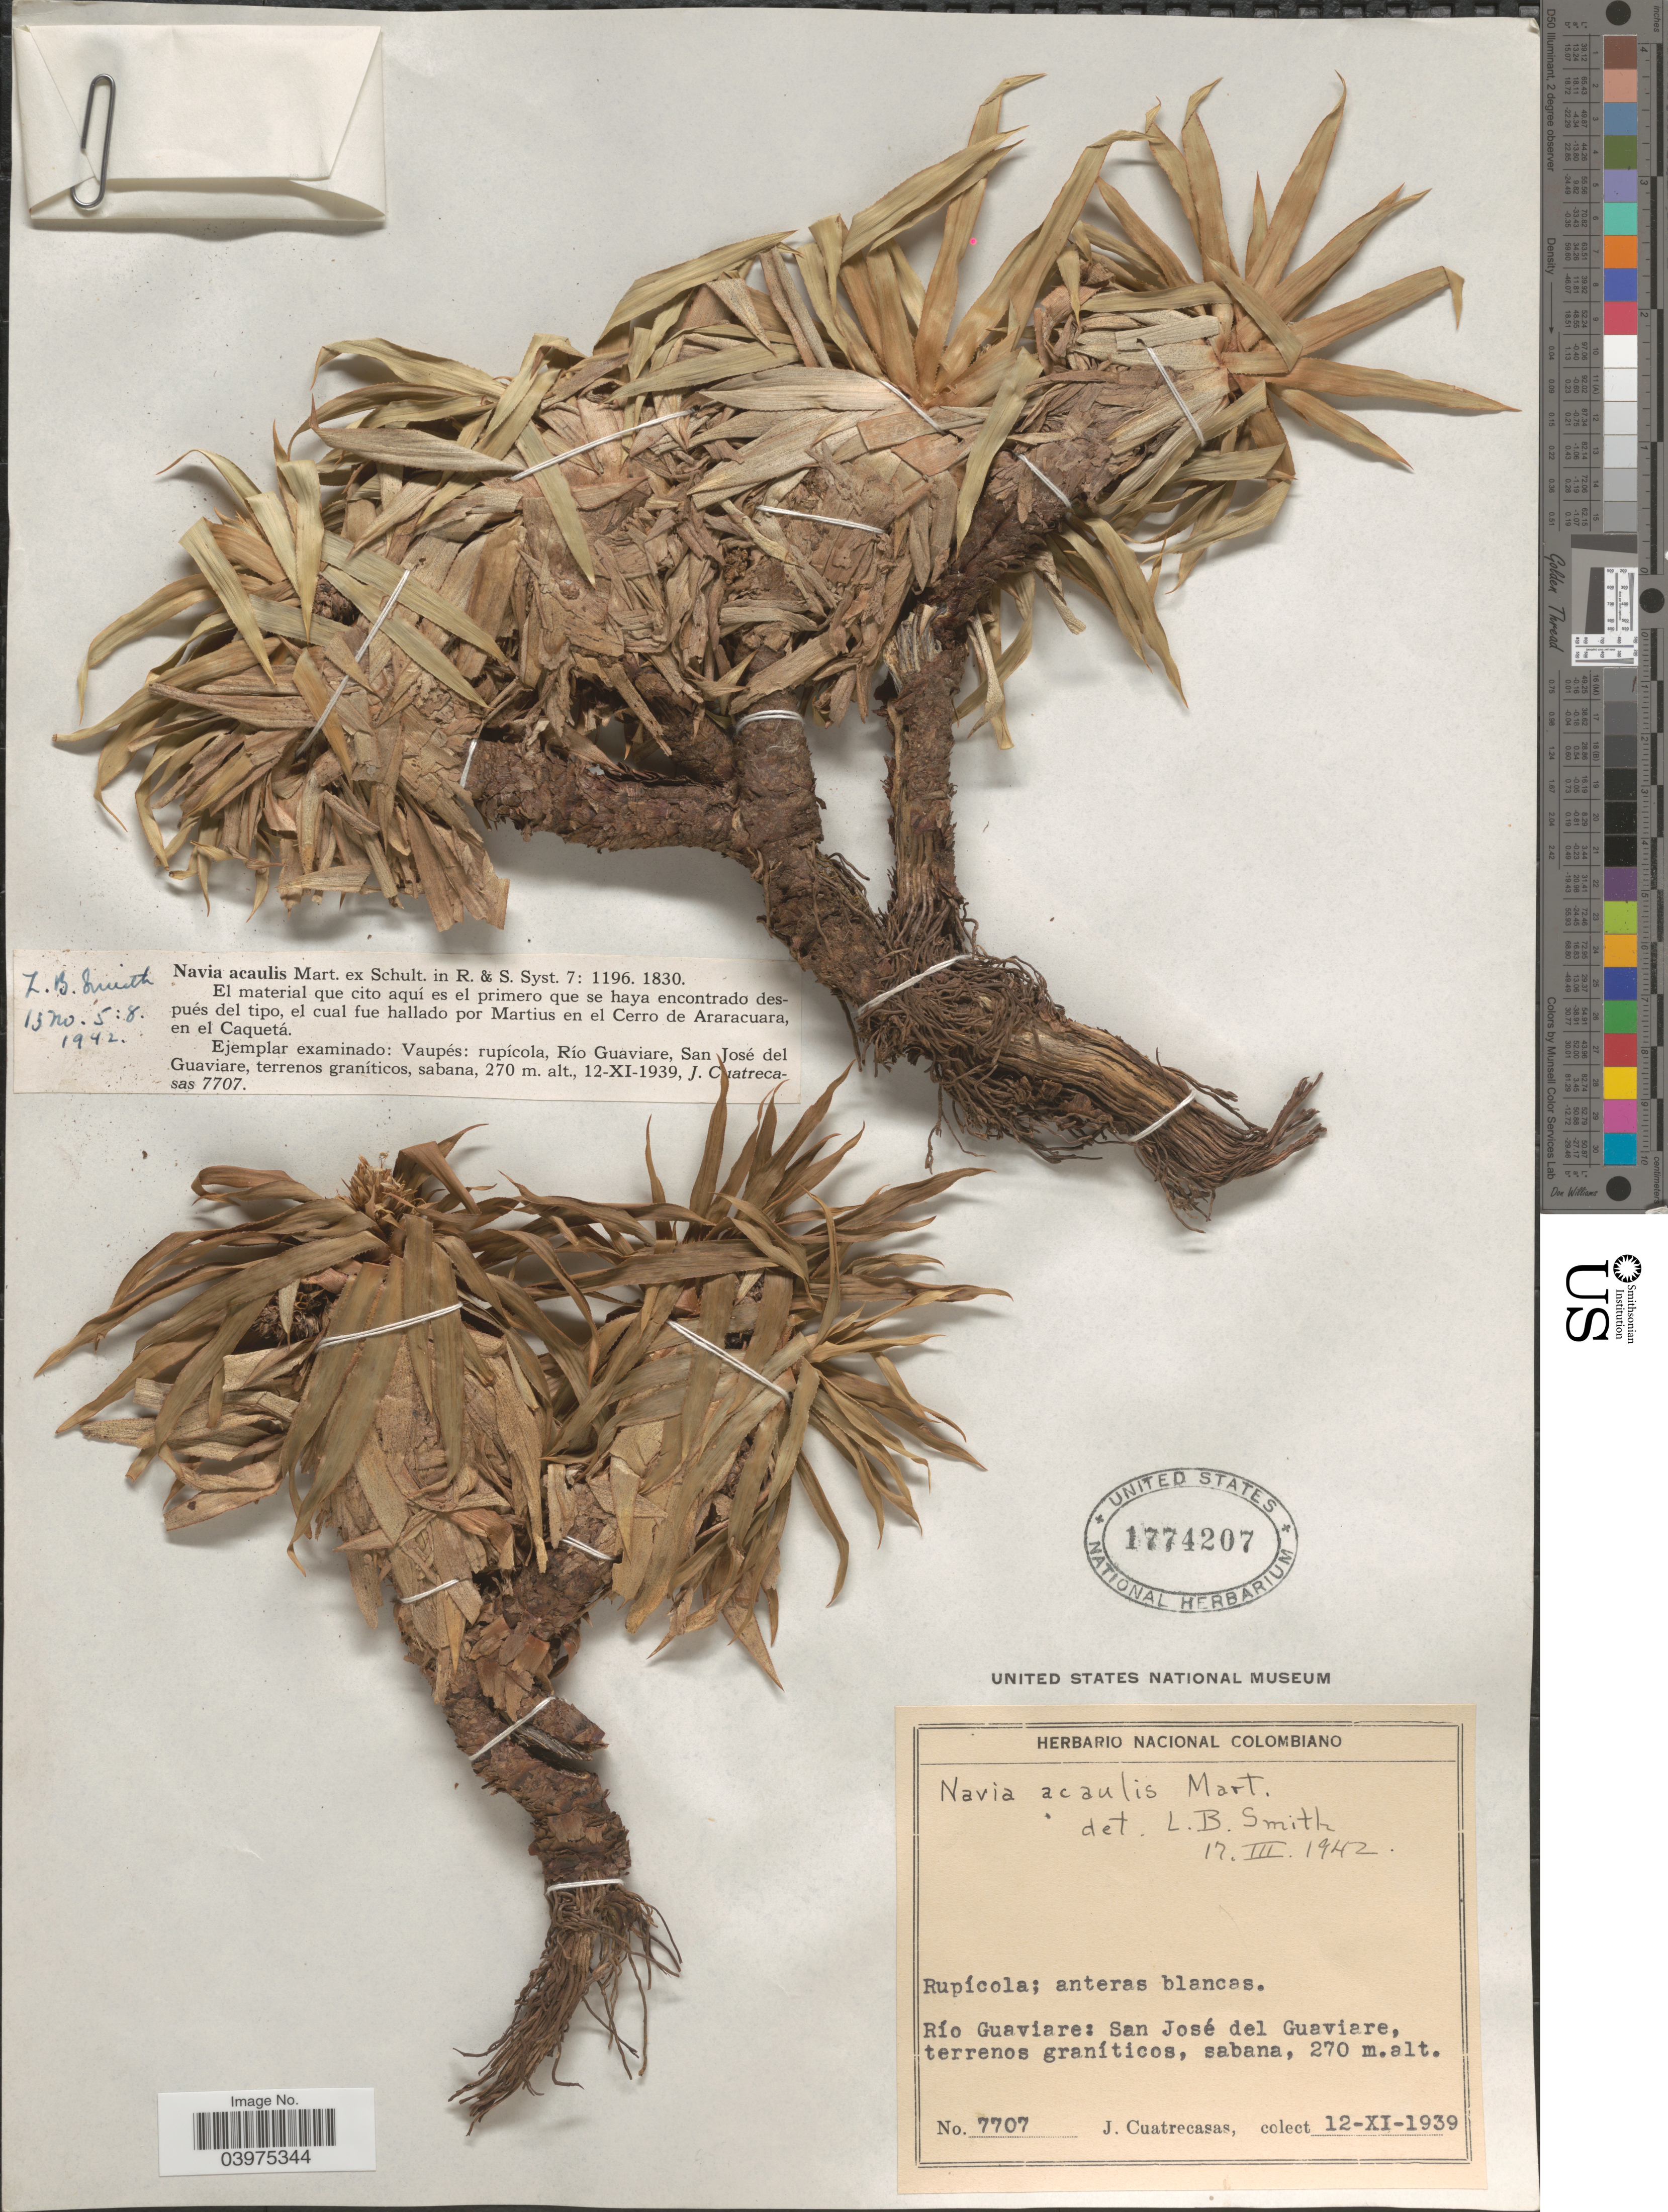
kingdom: Plantae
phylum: Tracheophyta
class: Liliopsida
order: Poales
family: Bromeliaceae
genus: Navia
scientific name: Navia acaulis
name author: Mart. ex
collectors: J. Cuatrecasas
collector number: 7707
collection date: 1939-11-12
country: Colombia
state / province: Guaviare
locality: Río Guaviare: San José del Guaviare.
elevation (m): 270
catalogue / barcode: US 1774207